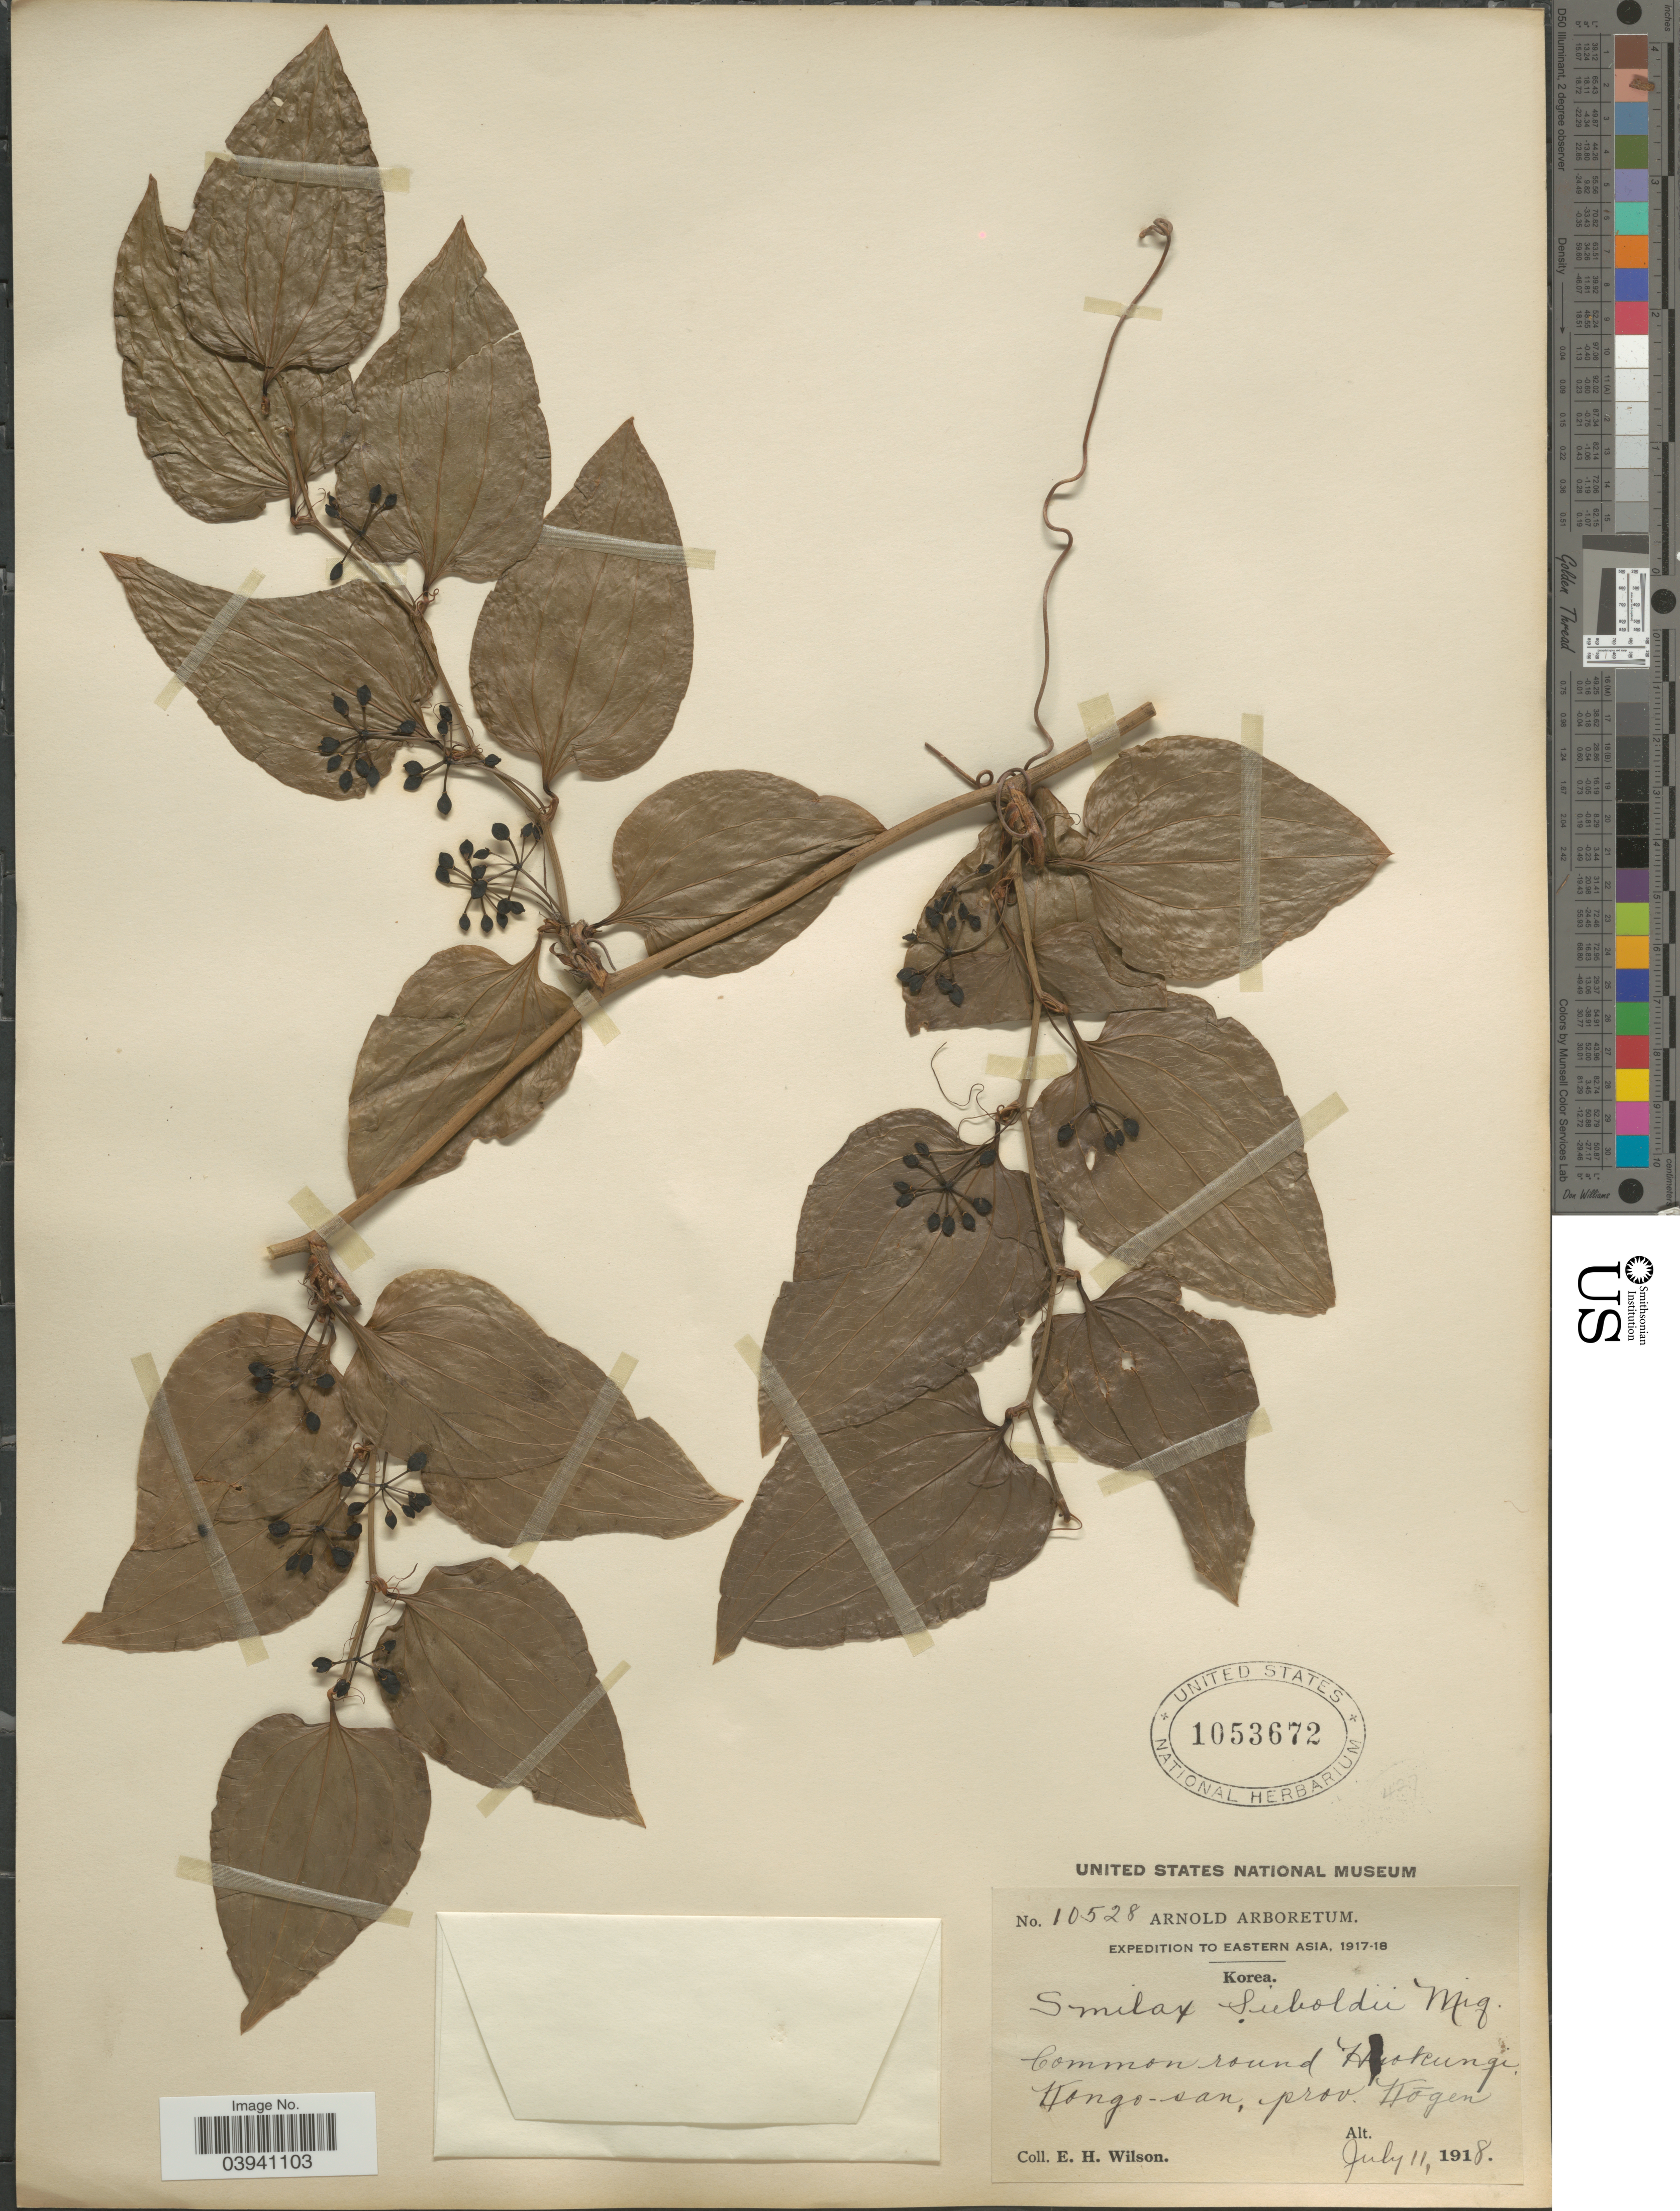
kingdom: Plantae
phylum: Tracheophyta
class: Liliopsida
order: Liliales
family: Smilacaceae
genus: Smilax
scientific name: Smilax sieboldii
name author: Miq.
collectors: E. Wilson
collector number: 10528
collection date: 1918-07-11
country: North Korea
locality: Round H [illegible text]okungi, Kongo-san, prov. Kōgen.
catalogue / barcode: US 1053672